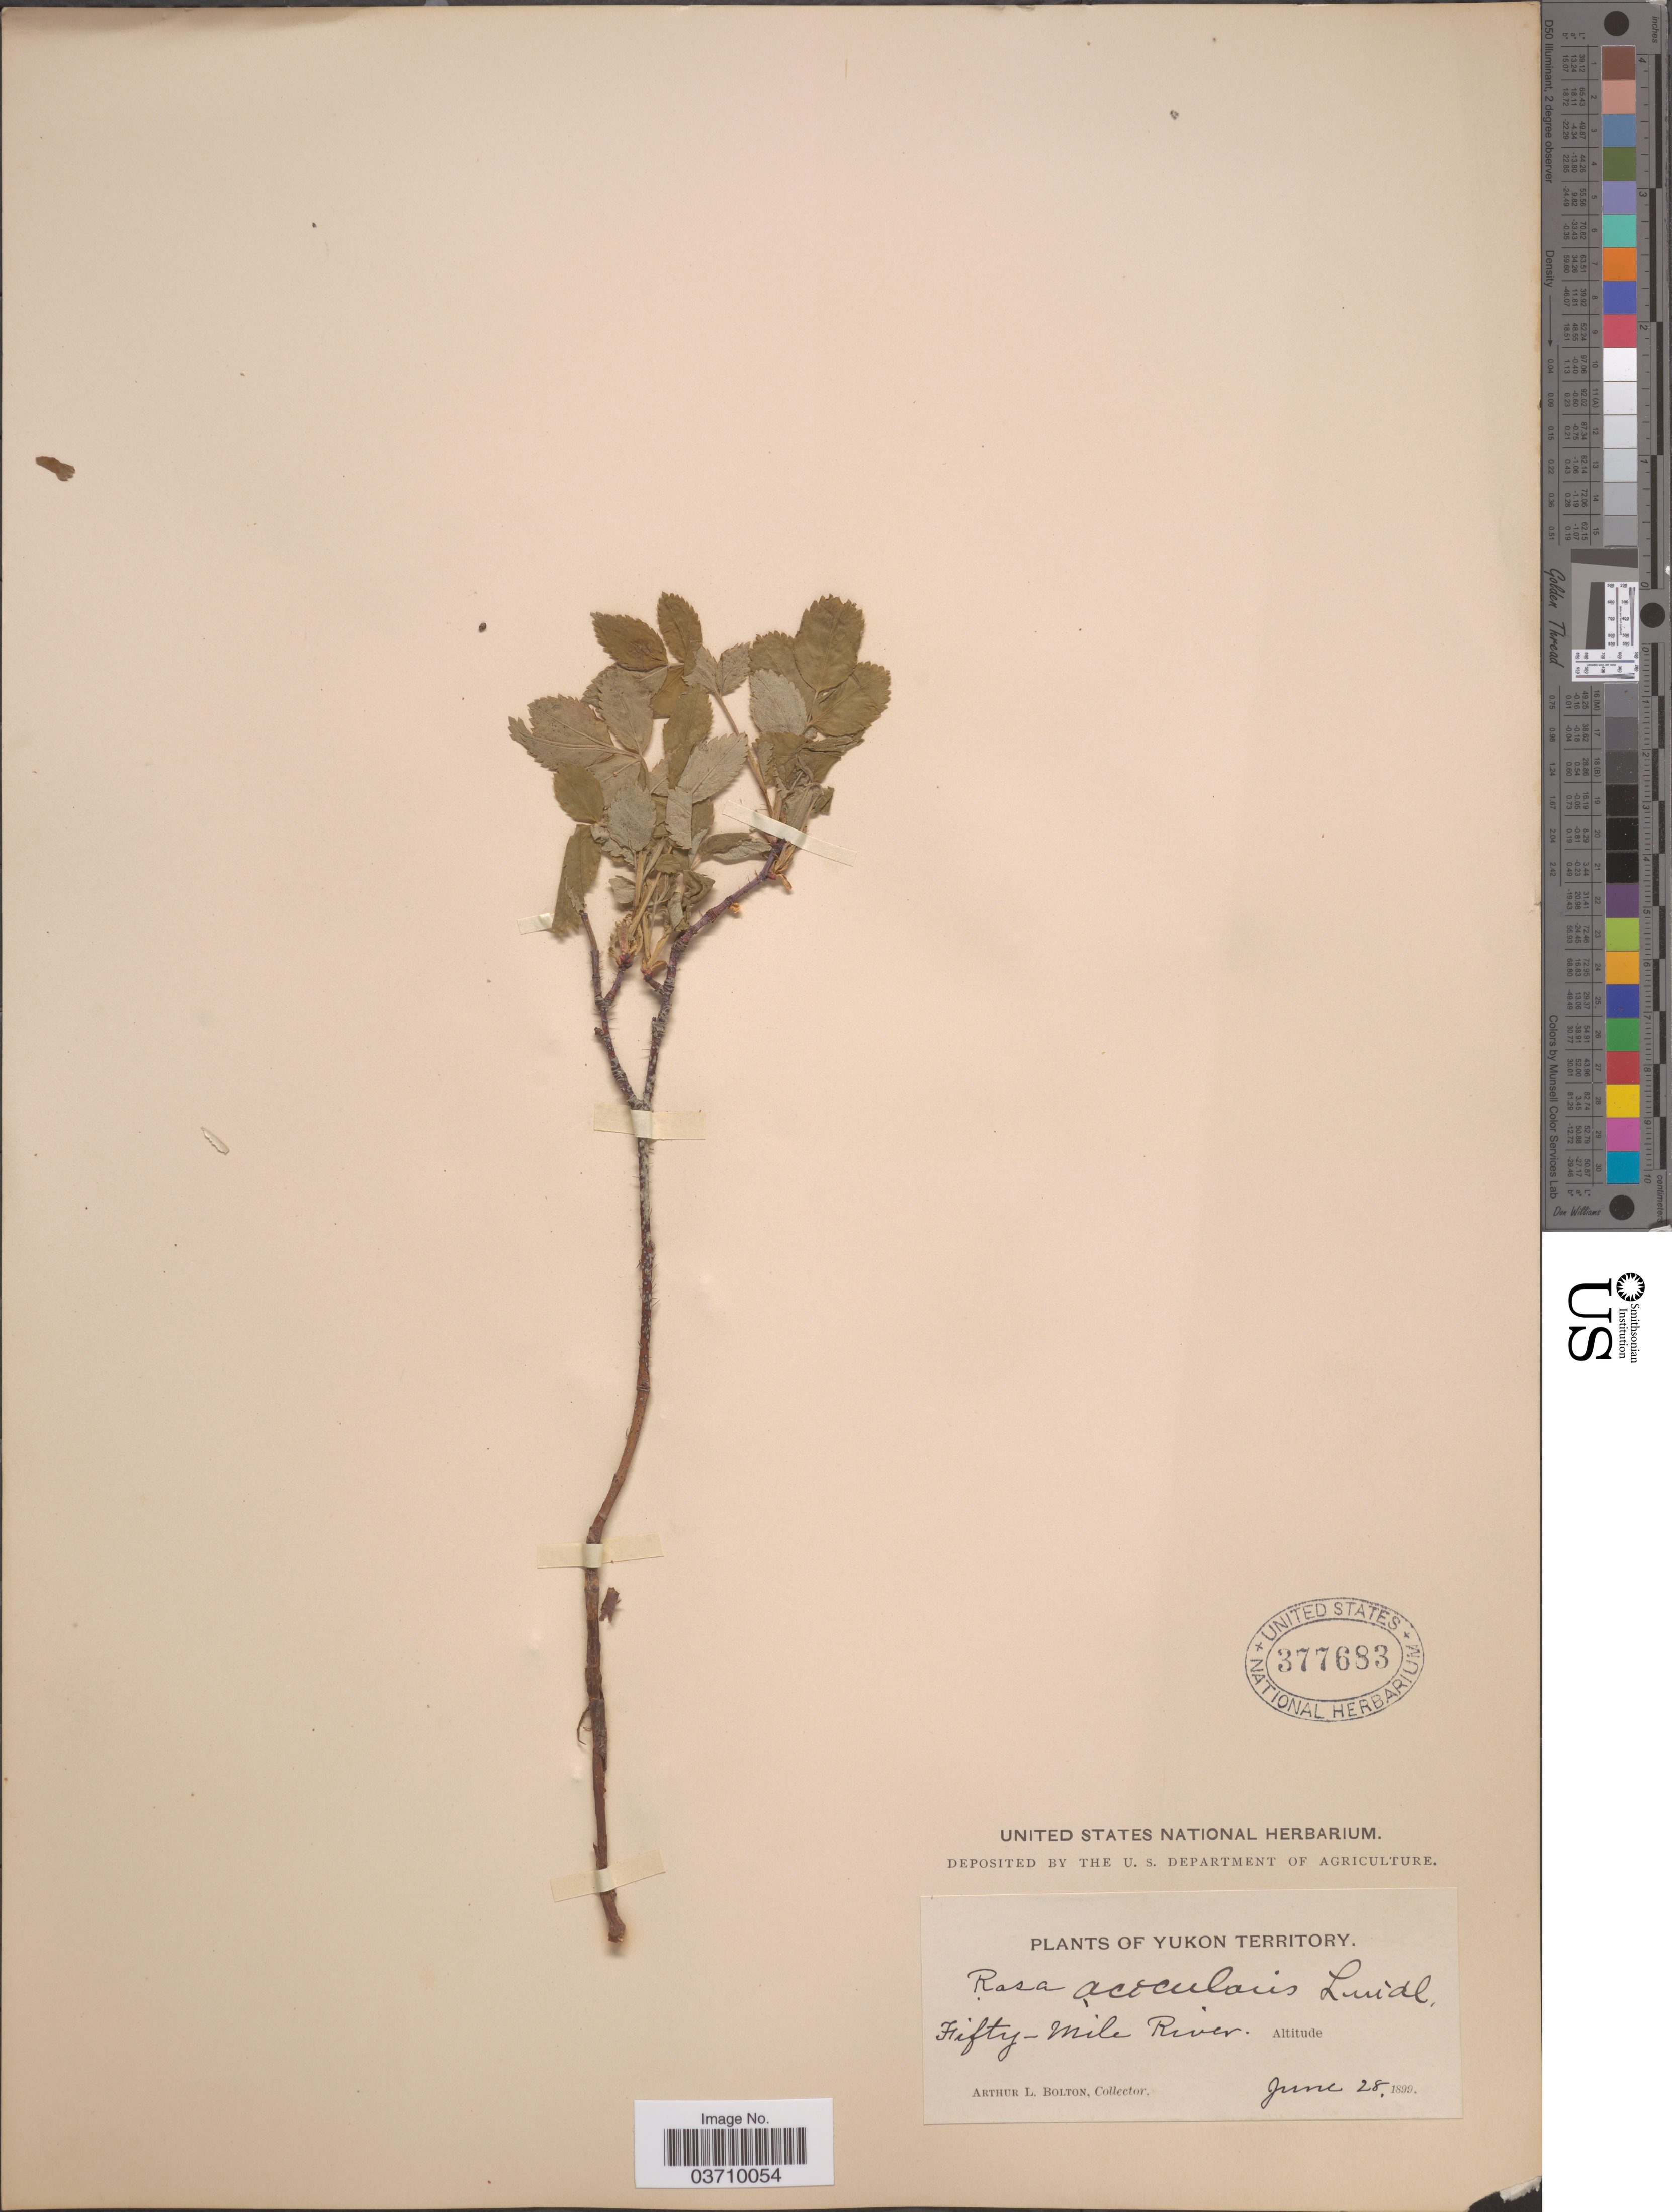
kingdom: Plantae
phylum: Tracheophyta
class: Magnoliopsida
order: Rosales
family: Rosaceae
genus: Rosa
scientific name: Rosa acicularis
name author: Lindl.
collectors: A. Bolton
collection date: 1899-06-28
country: Canada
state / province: Yukon Territory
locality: Fifty-Mile River.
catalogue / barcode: US 377683